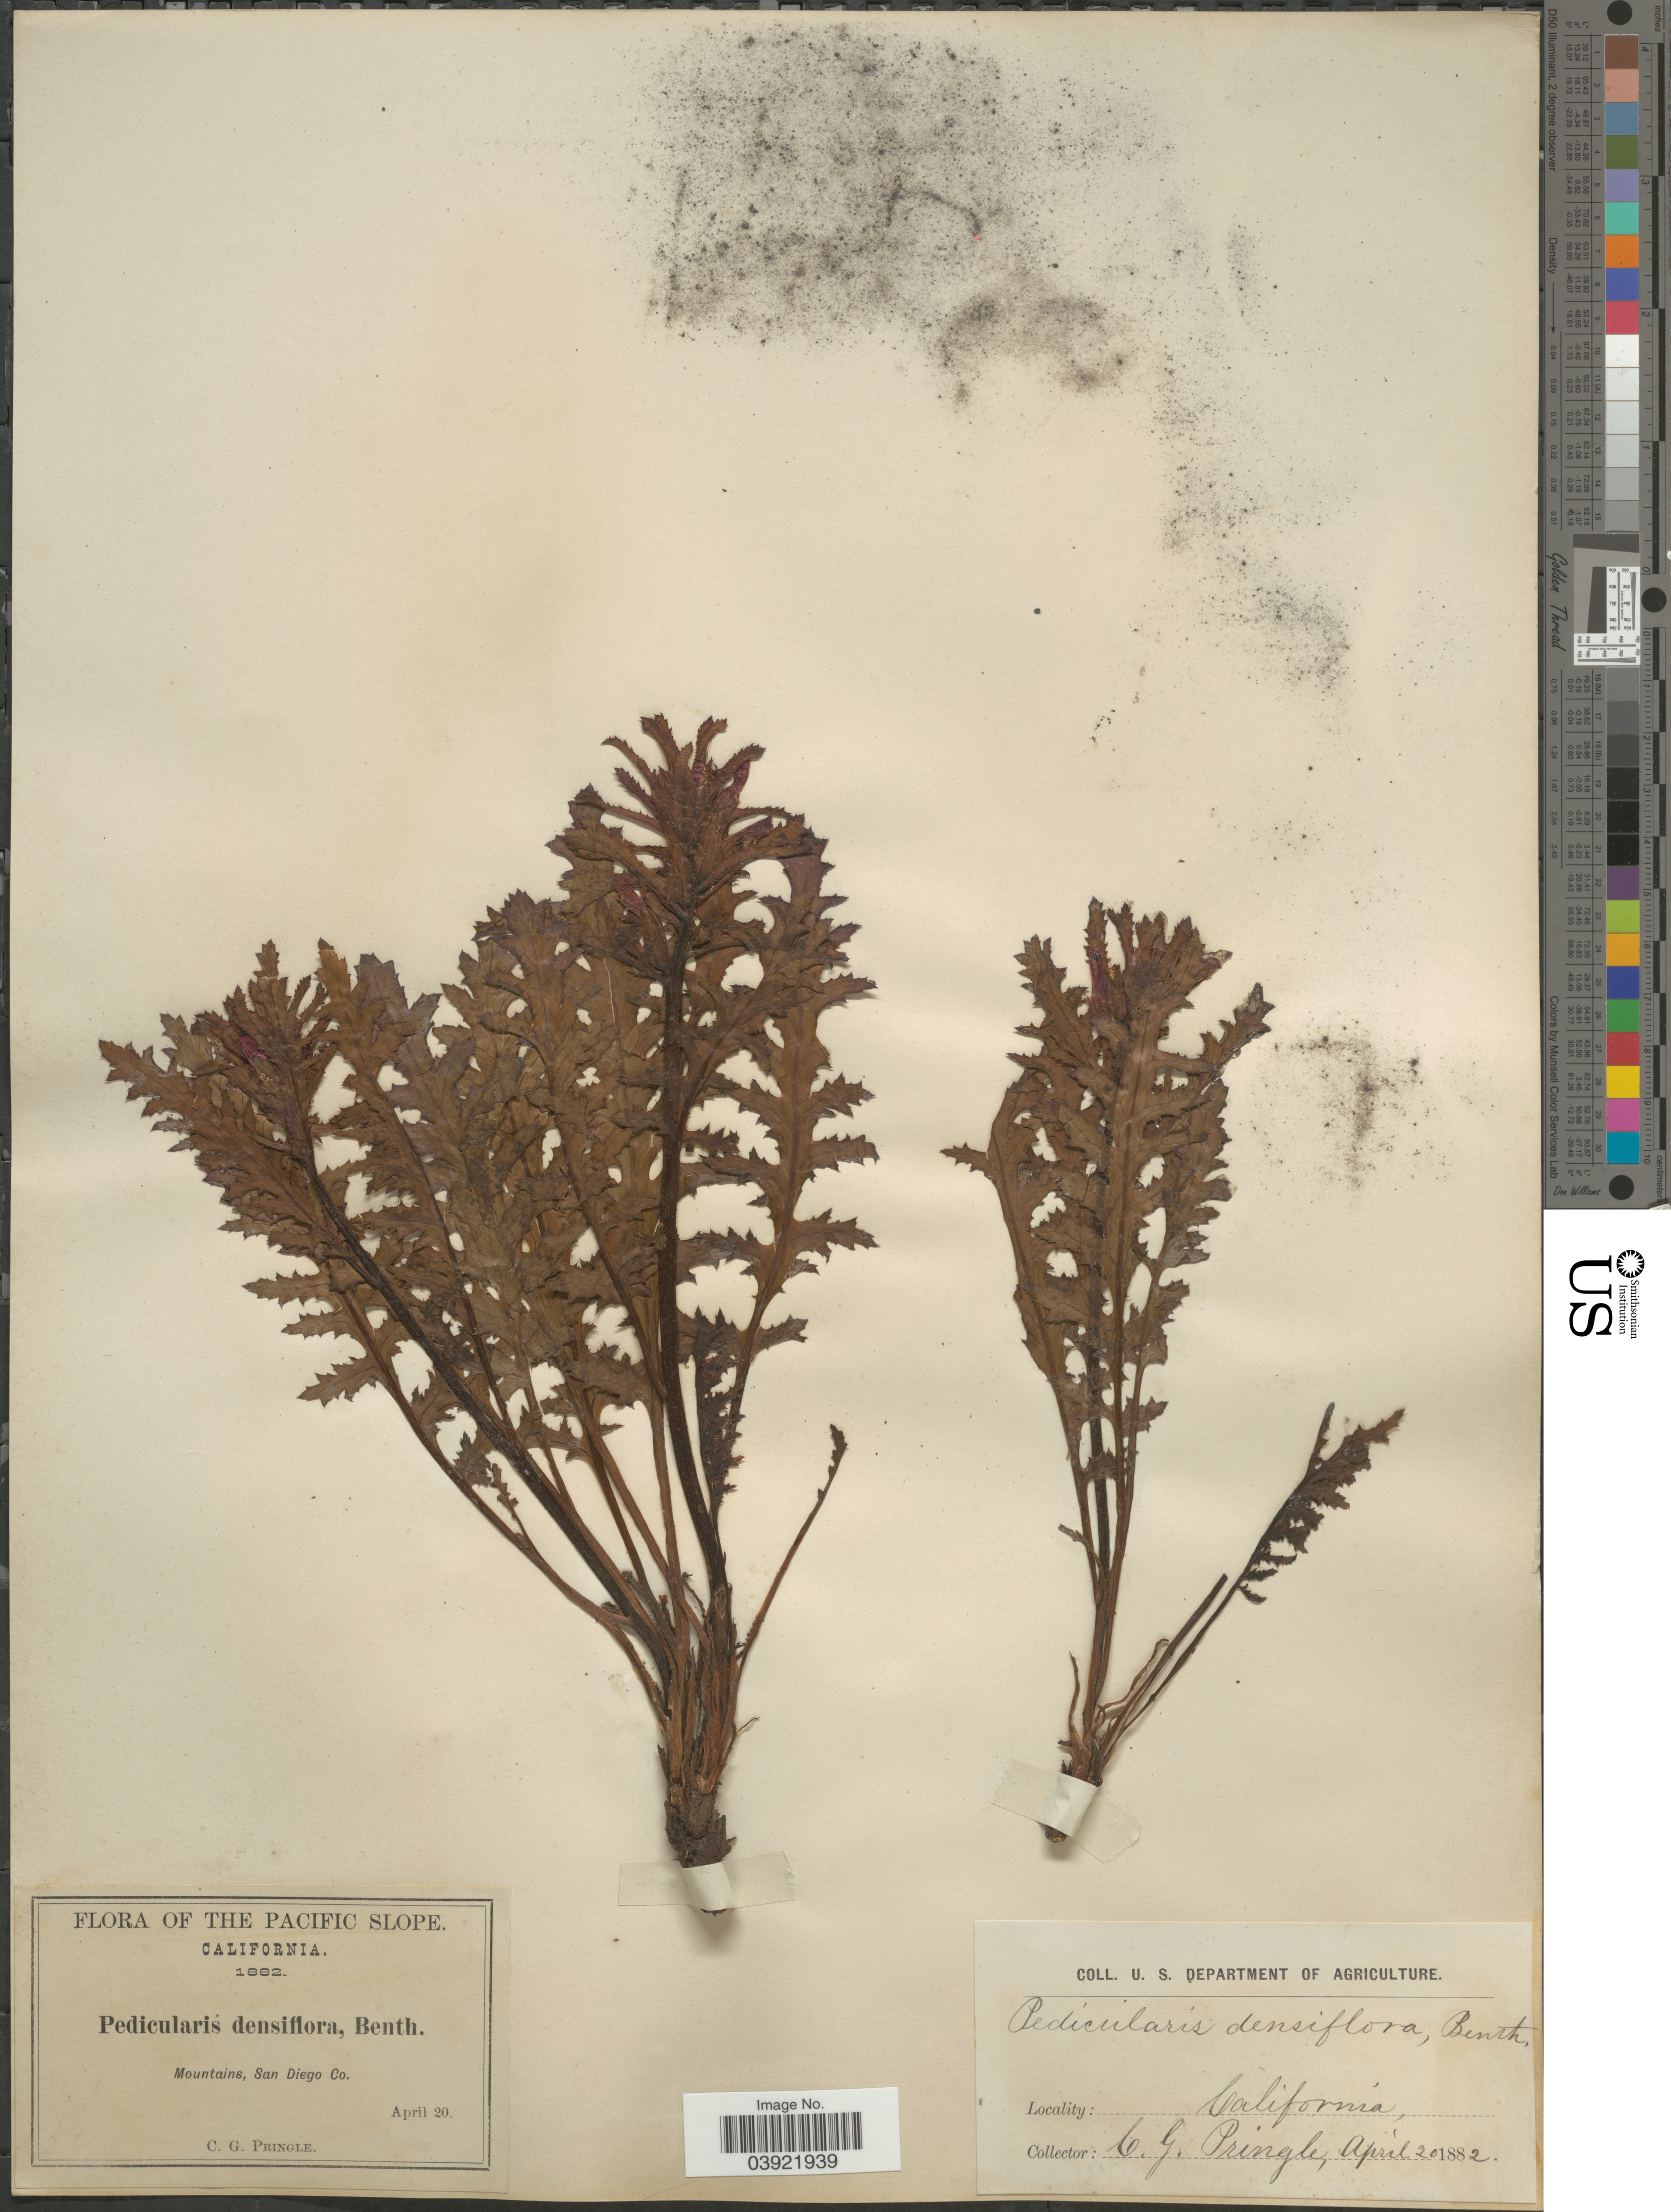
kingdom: Plantae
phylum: Tracheophyta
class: Magnoliopsida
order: Lamiales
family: Orobanchaceae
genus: Pedicularis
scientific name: Pedicularis densiflora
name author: Benth.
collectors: C. G. Pringle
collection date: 1882-04-20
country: United States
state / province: California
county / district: San Diego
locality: The Pacific Slope. Mountains, San Diego Co.